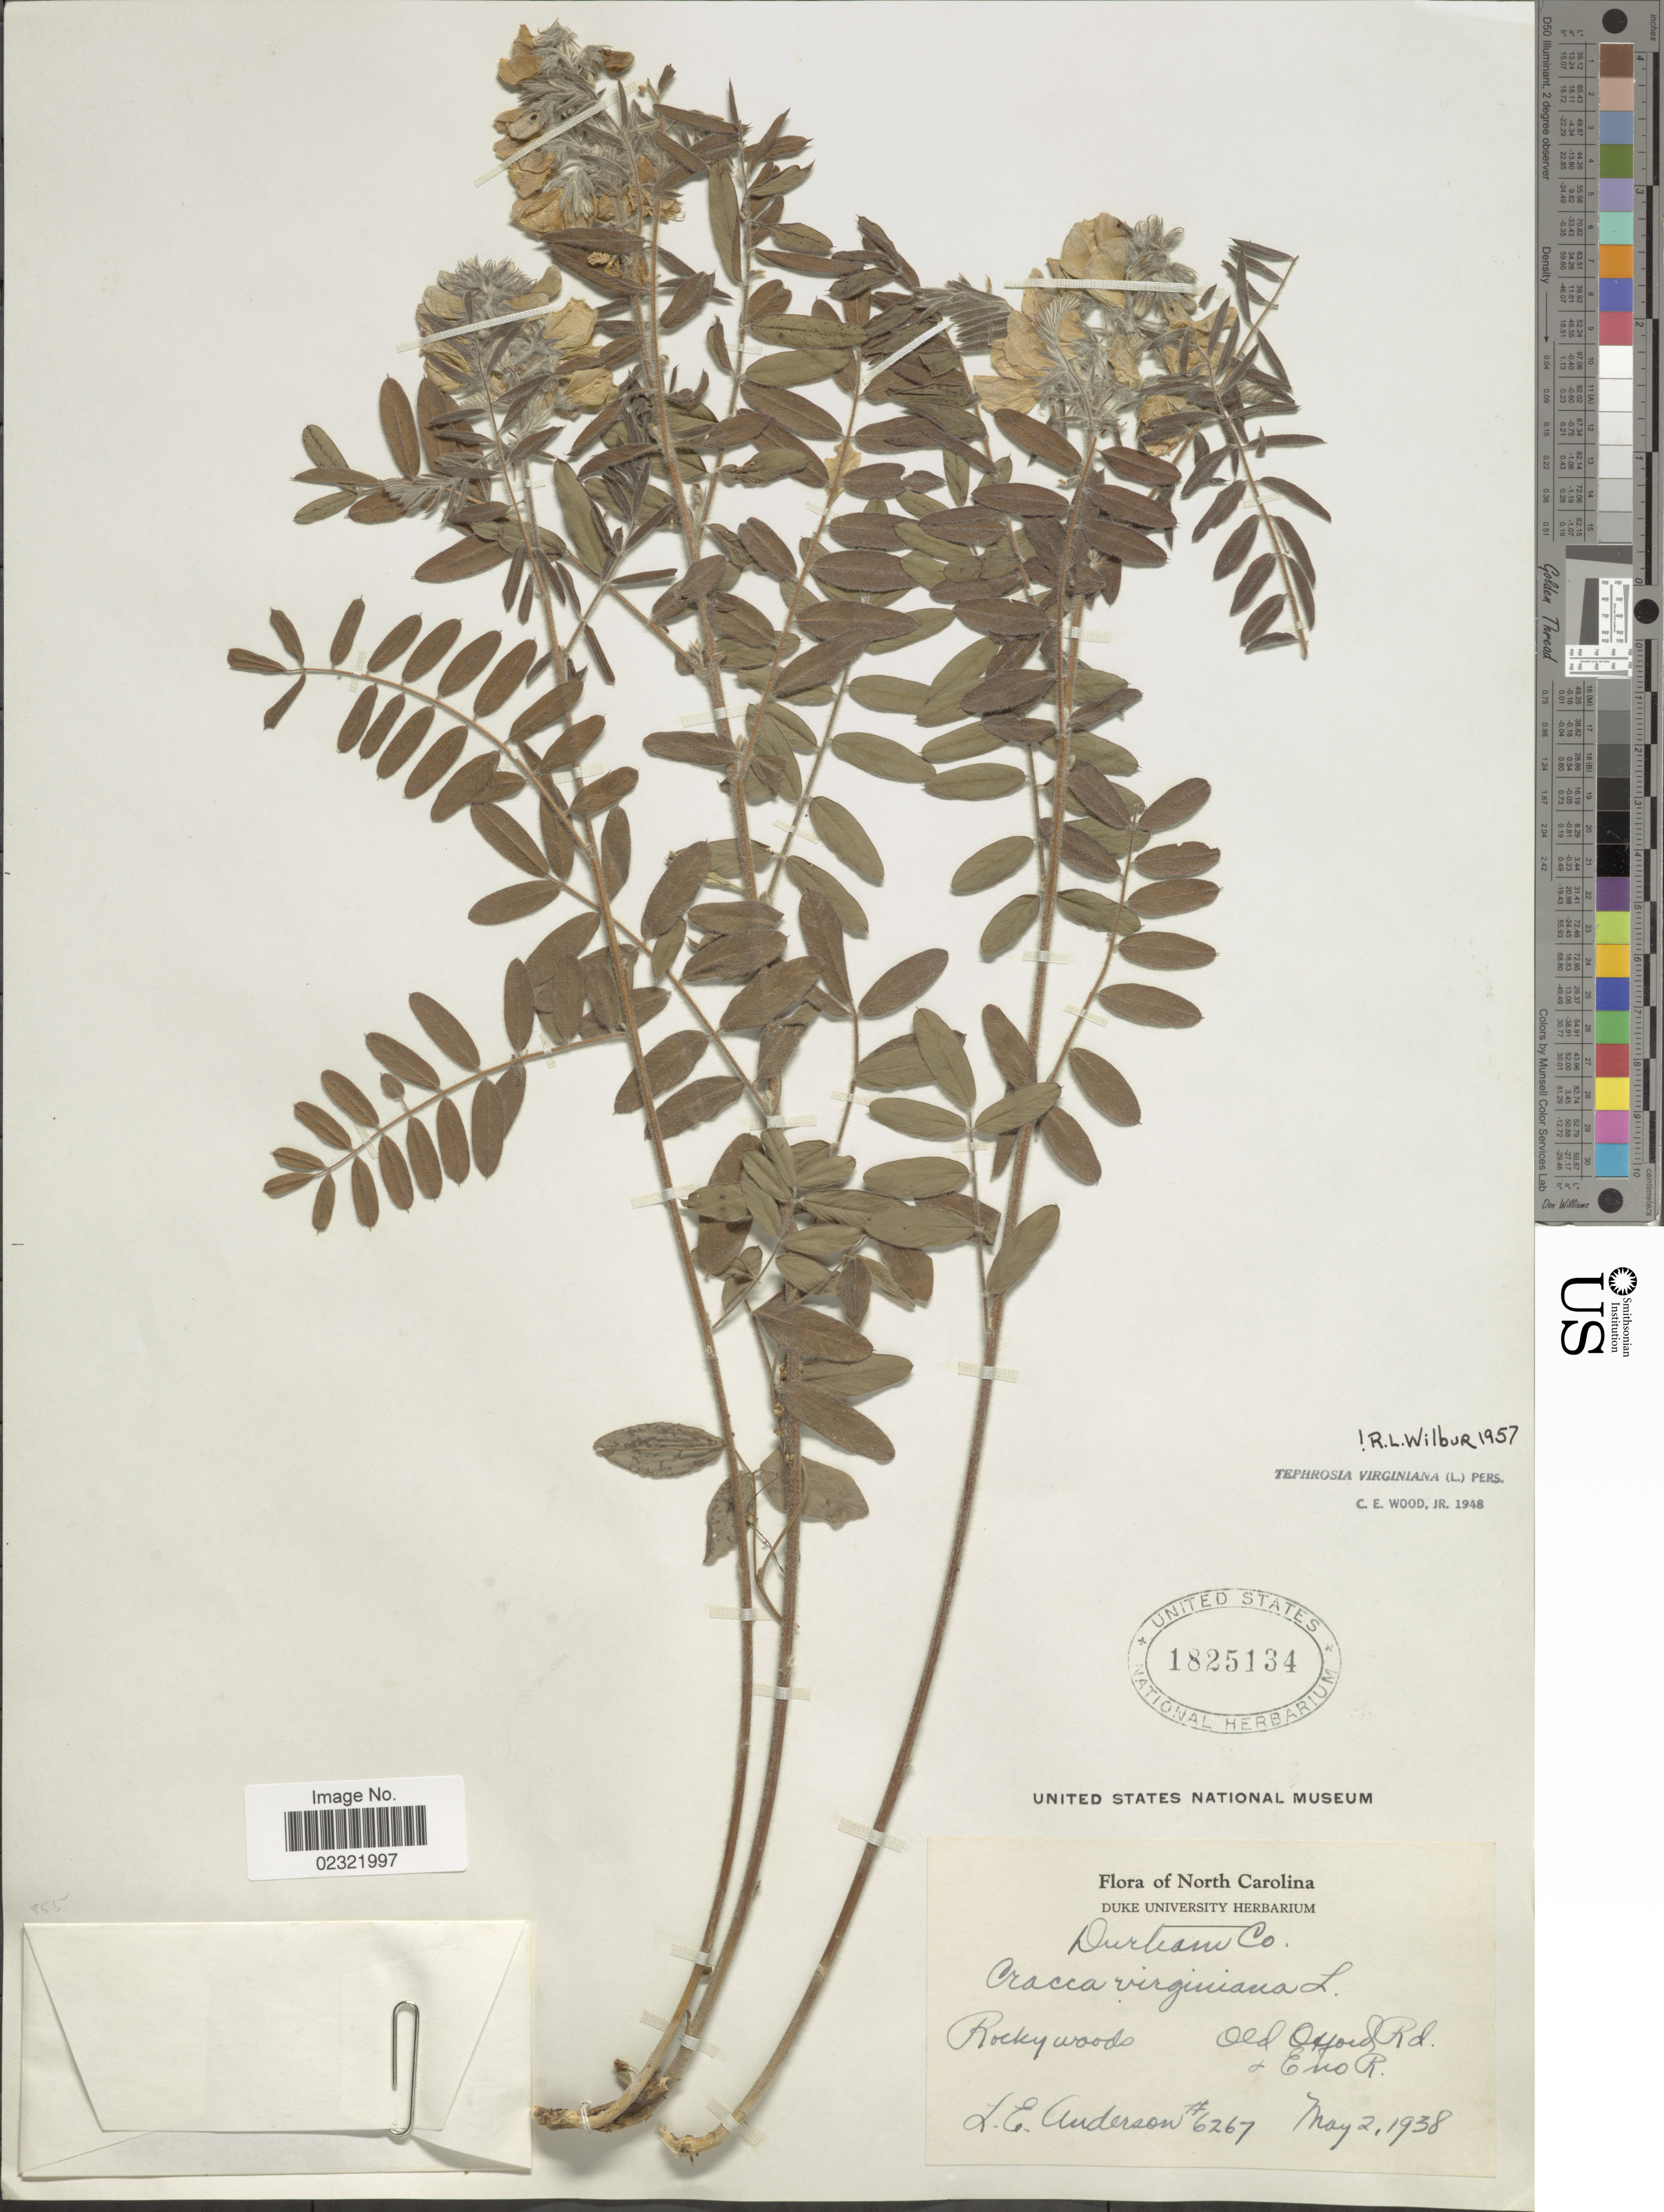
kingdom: Plantae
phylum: Tracheophyta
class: Magnoliopsida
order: Fabales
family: Fabaceae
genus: Tephrosia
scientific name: Tephrosia virginiana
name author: (L.) Pers.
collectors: L. E. Anderson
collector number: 6267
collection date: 1938-05-02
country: United States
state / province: North Carolina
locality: Rocky woods, Old Otford Rd + Eno R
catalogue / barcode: US 1825134